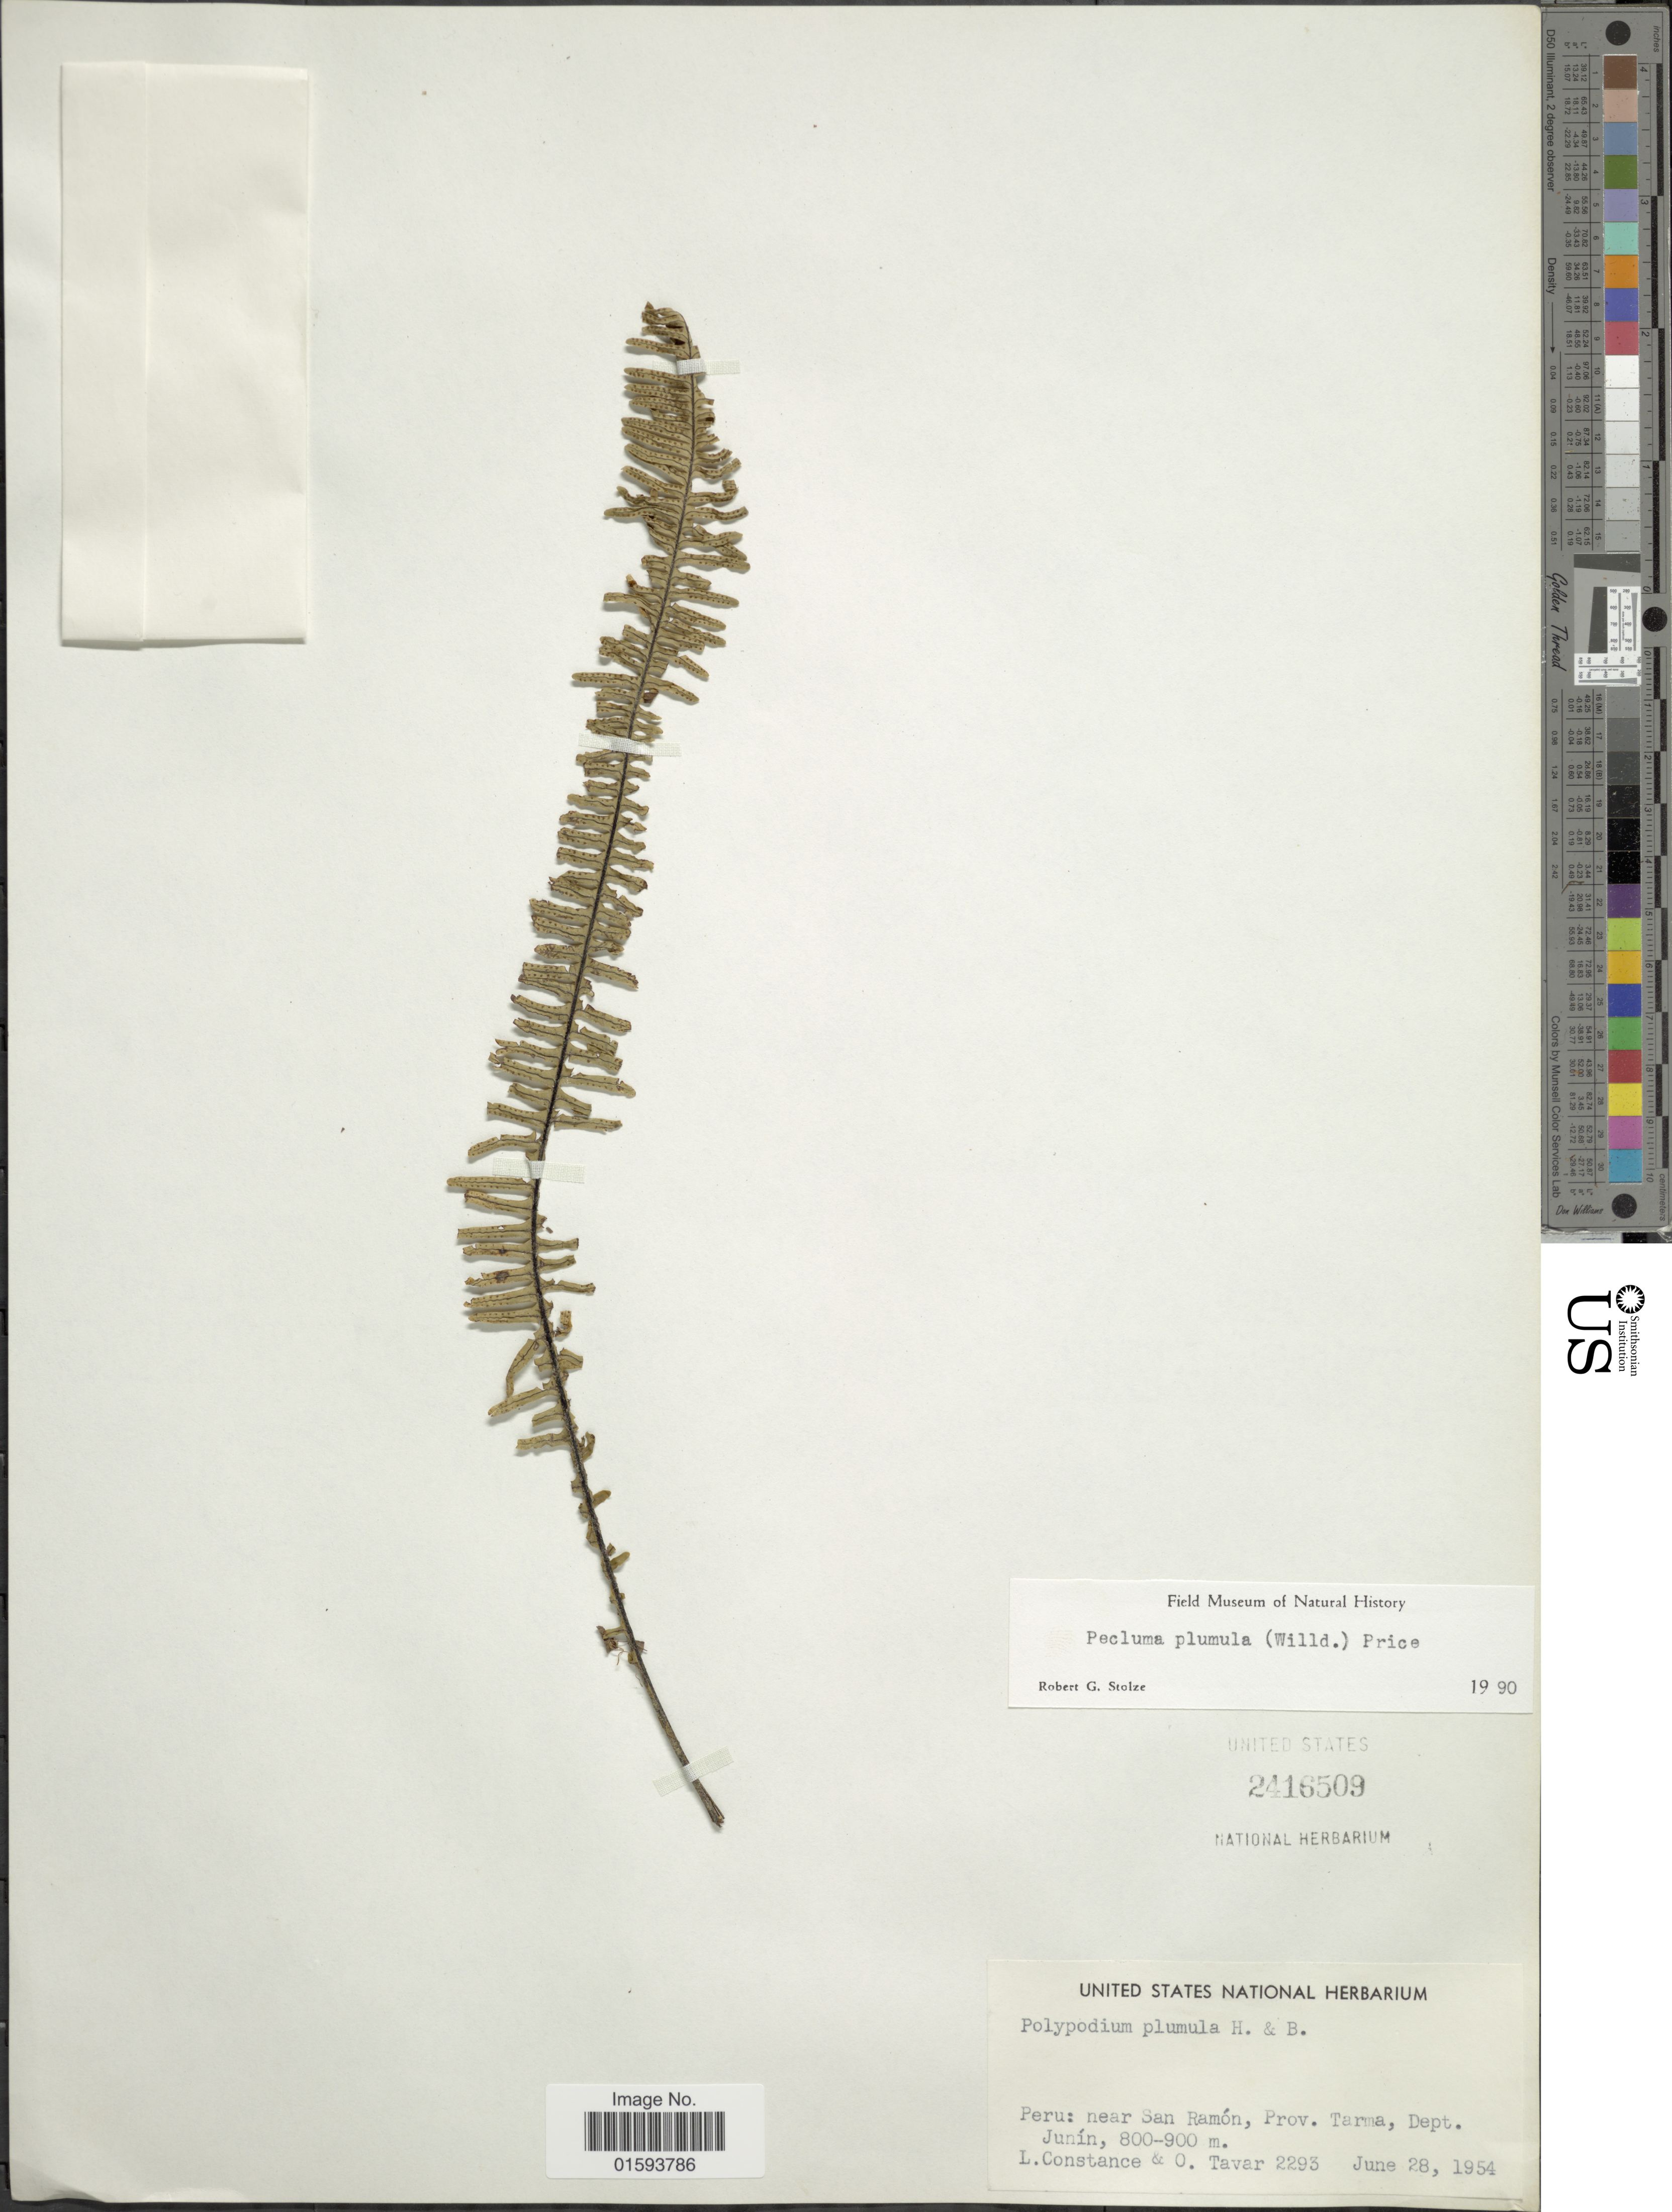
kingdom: Plantae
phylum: Tracheophyta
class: Polypodiopsida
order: Polypodiales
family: Polypodiaceae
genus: Pecluma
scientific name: Pecluma plumula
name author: (Humb. & Bonpl. ex Willd.) M.G. Price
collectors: L. Constance & O. Tavar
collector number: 2293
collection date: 1954-06-28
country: Peru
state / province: Junín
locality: Near San Ramon, Prov. Tarma, Dept. Junin.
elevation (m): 800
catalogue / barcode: US 2416509